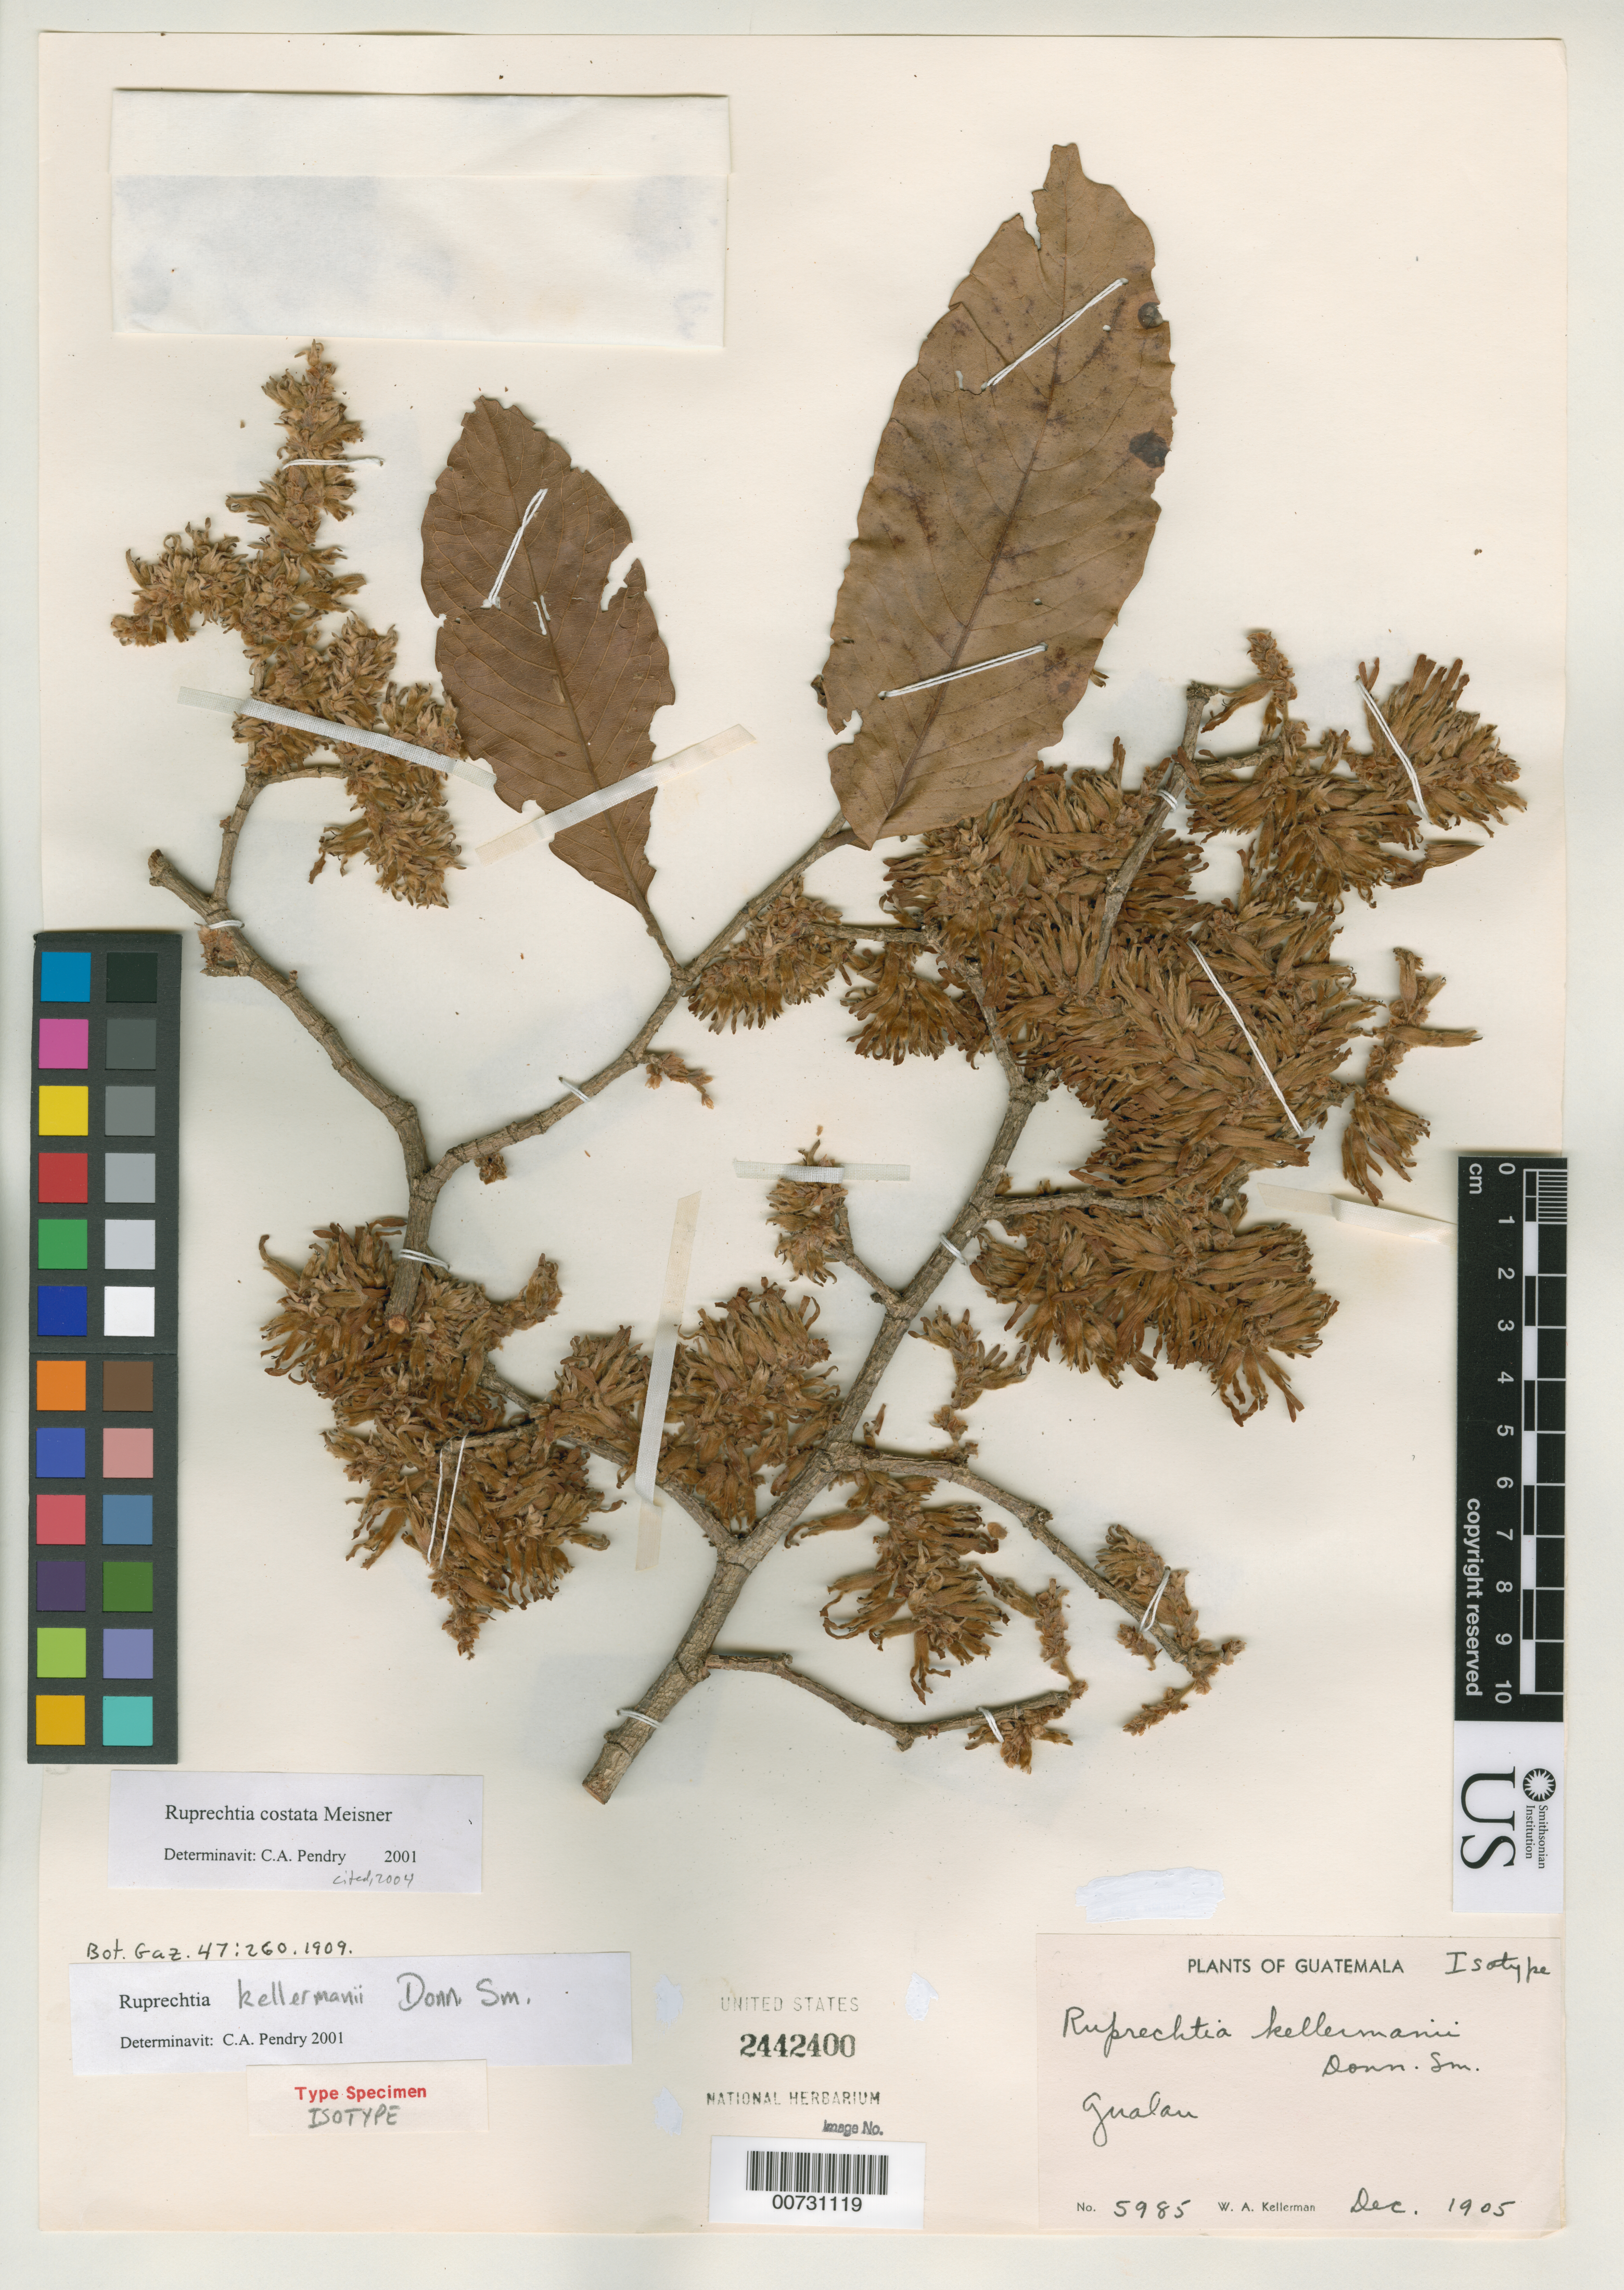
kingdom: Plantae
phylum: Tracheophyta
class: Magnoliopsida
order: Caryophyllales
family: Polygonaceae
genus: Ruprechtia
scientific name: Ruprechtia kellermanii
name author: Donn. Sm.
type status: Isotype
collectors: W. Kellerman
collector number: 5985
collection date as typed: Dec 1905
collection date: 1905-12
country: Guatemala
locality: Gualan.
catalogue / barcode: US 2442400